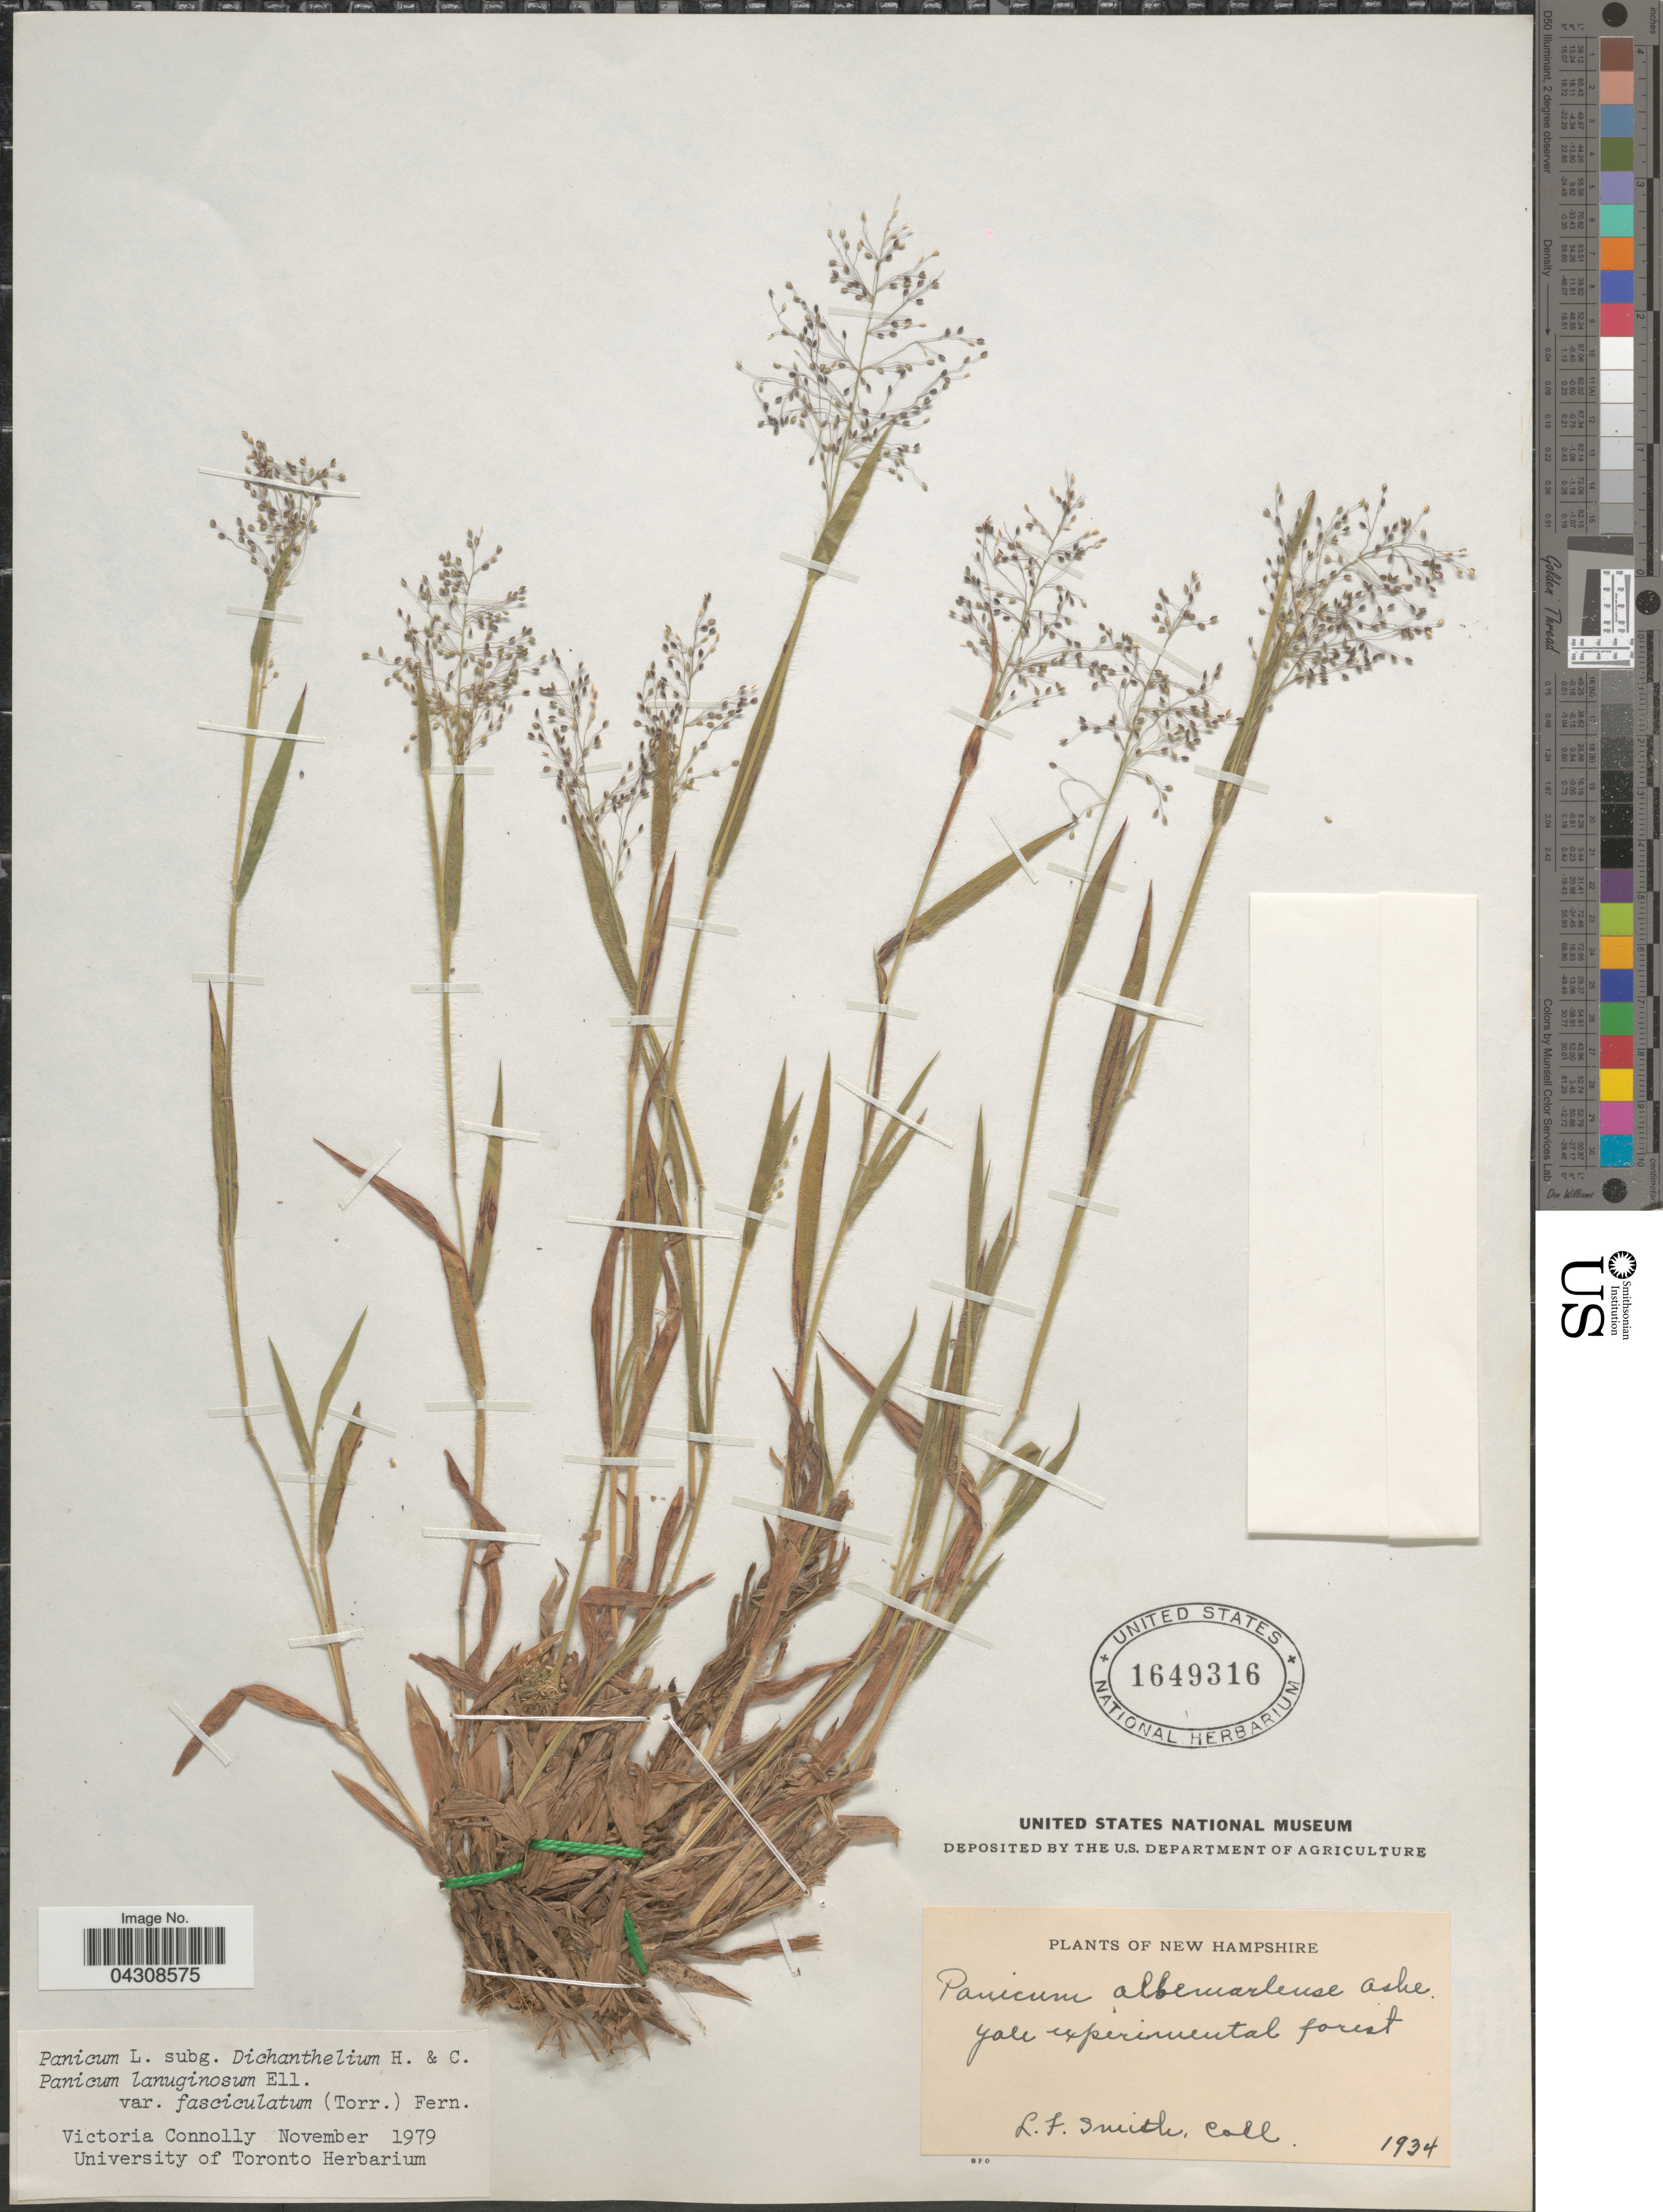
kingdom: Plantae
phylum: Tracheophyta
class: Liliopsida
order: Poales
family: Poaceae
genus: Dichanthelium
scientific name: Dichanthelium acuminatum var. acuminatum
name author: (Sw.) Gould & C.A. Clark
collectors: L. Smith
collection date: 1934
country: United States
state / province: New Hampshire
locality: Yale experimental forest.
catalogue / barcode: US 1649316